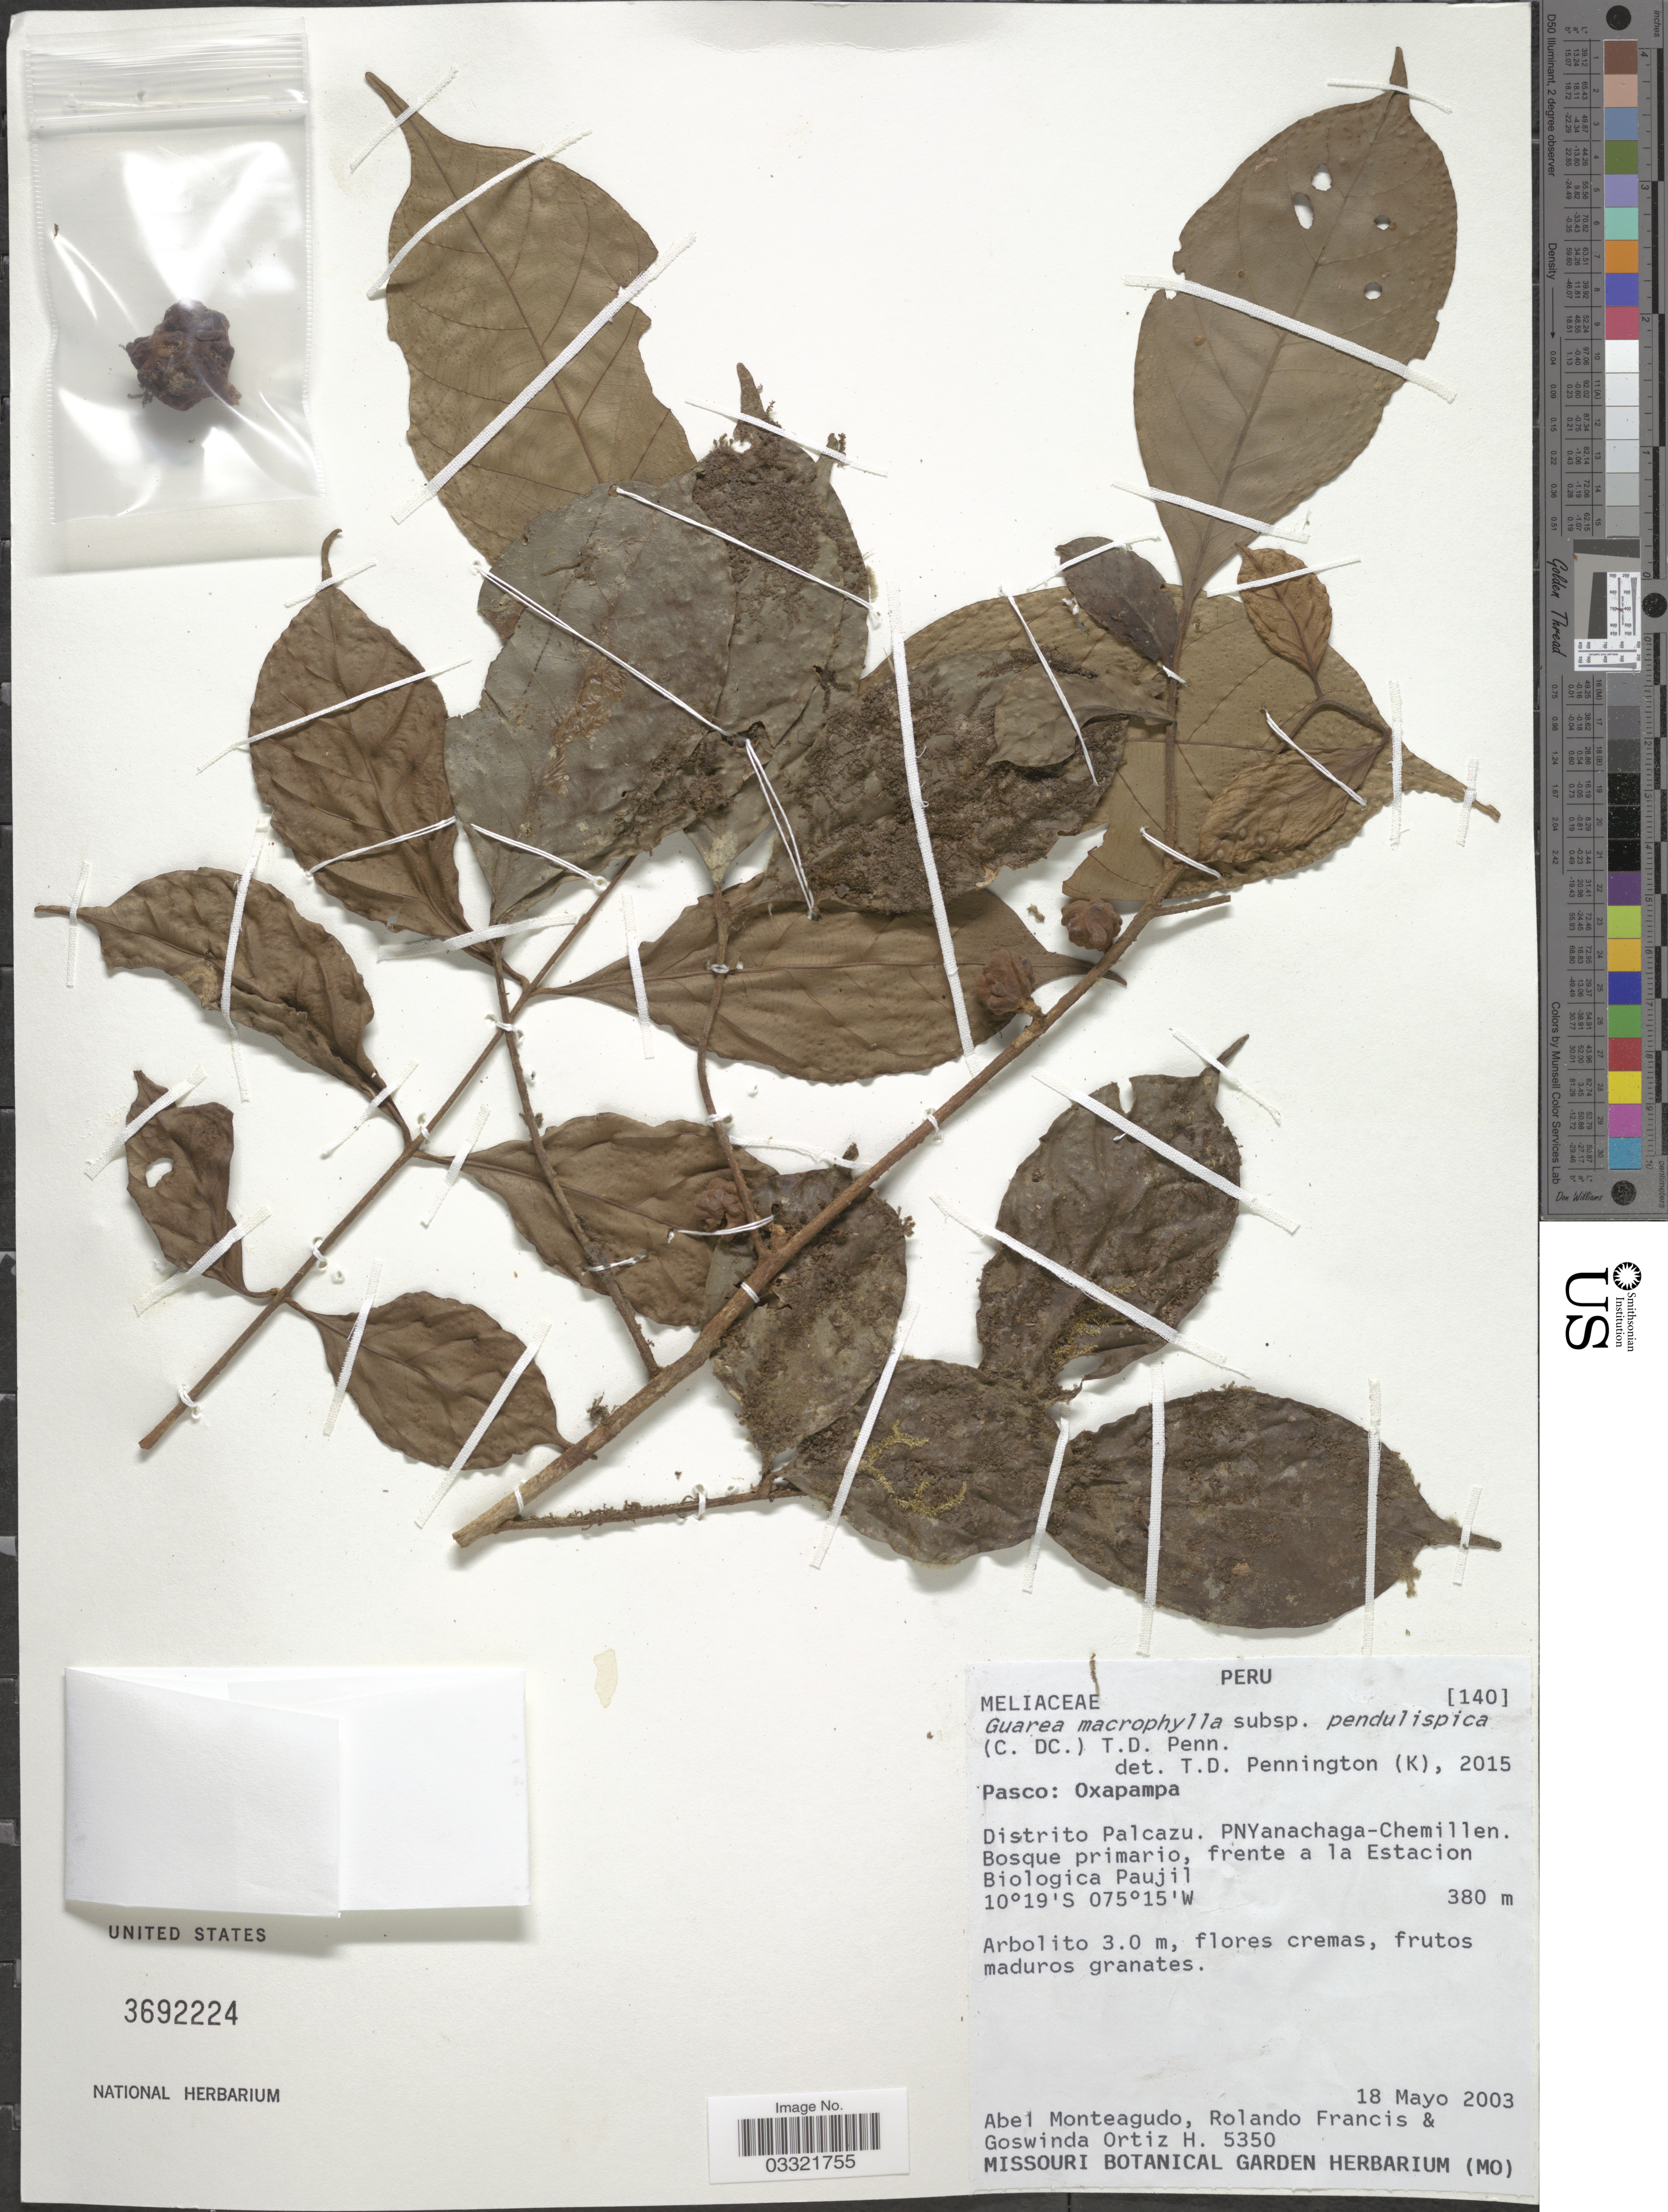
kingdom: Plantae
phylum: Tracheophyta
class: Magnoliopsida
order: Sapindales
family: Meliaceae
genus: Guarea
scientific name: Guarea macrophylla subsp. pendulispica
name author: (C. DC.) T.D. Penn.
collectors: A. Monteagudo, R. Francis & G. Ortiz H.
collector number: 5350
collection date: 2003-05-18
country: Peru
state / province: Pasco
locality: Oxapampa. Distrito Palcazu. PNYanachaga-Chemillen. Bosque primario, frente a la Estacion Biologica Paujil.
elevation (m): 380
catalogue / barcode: US 3692224